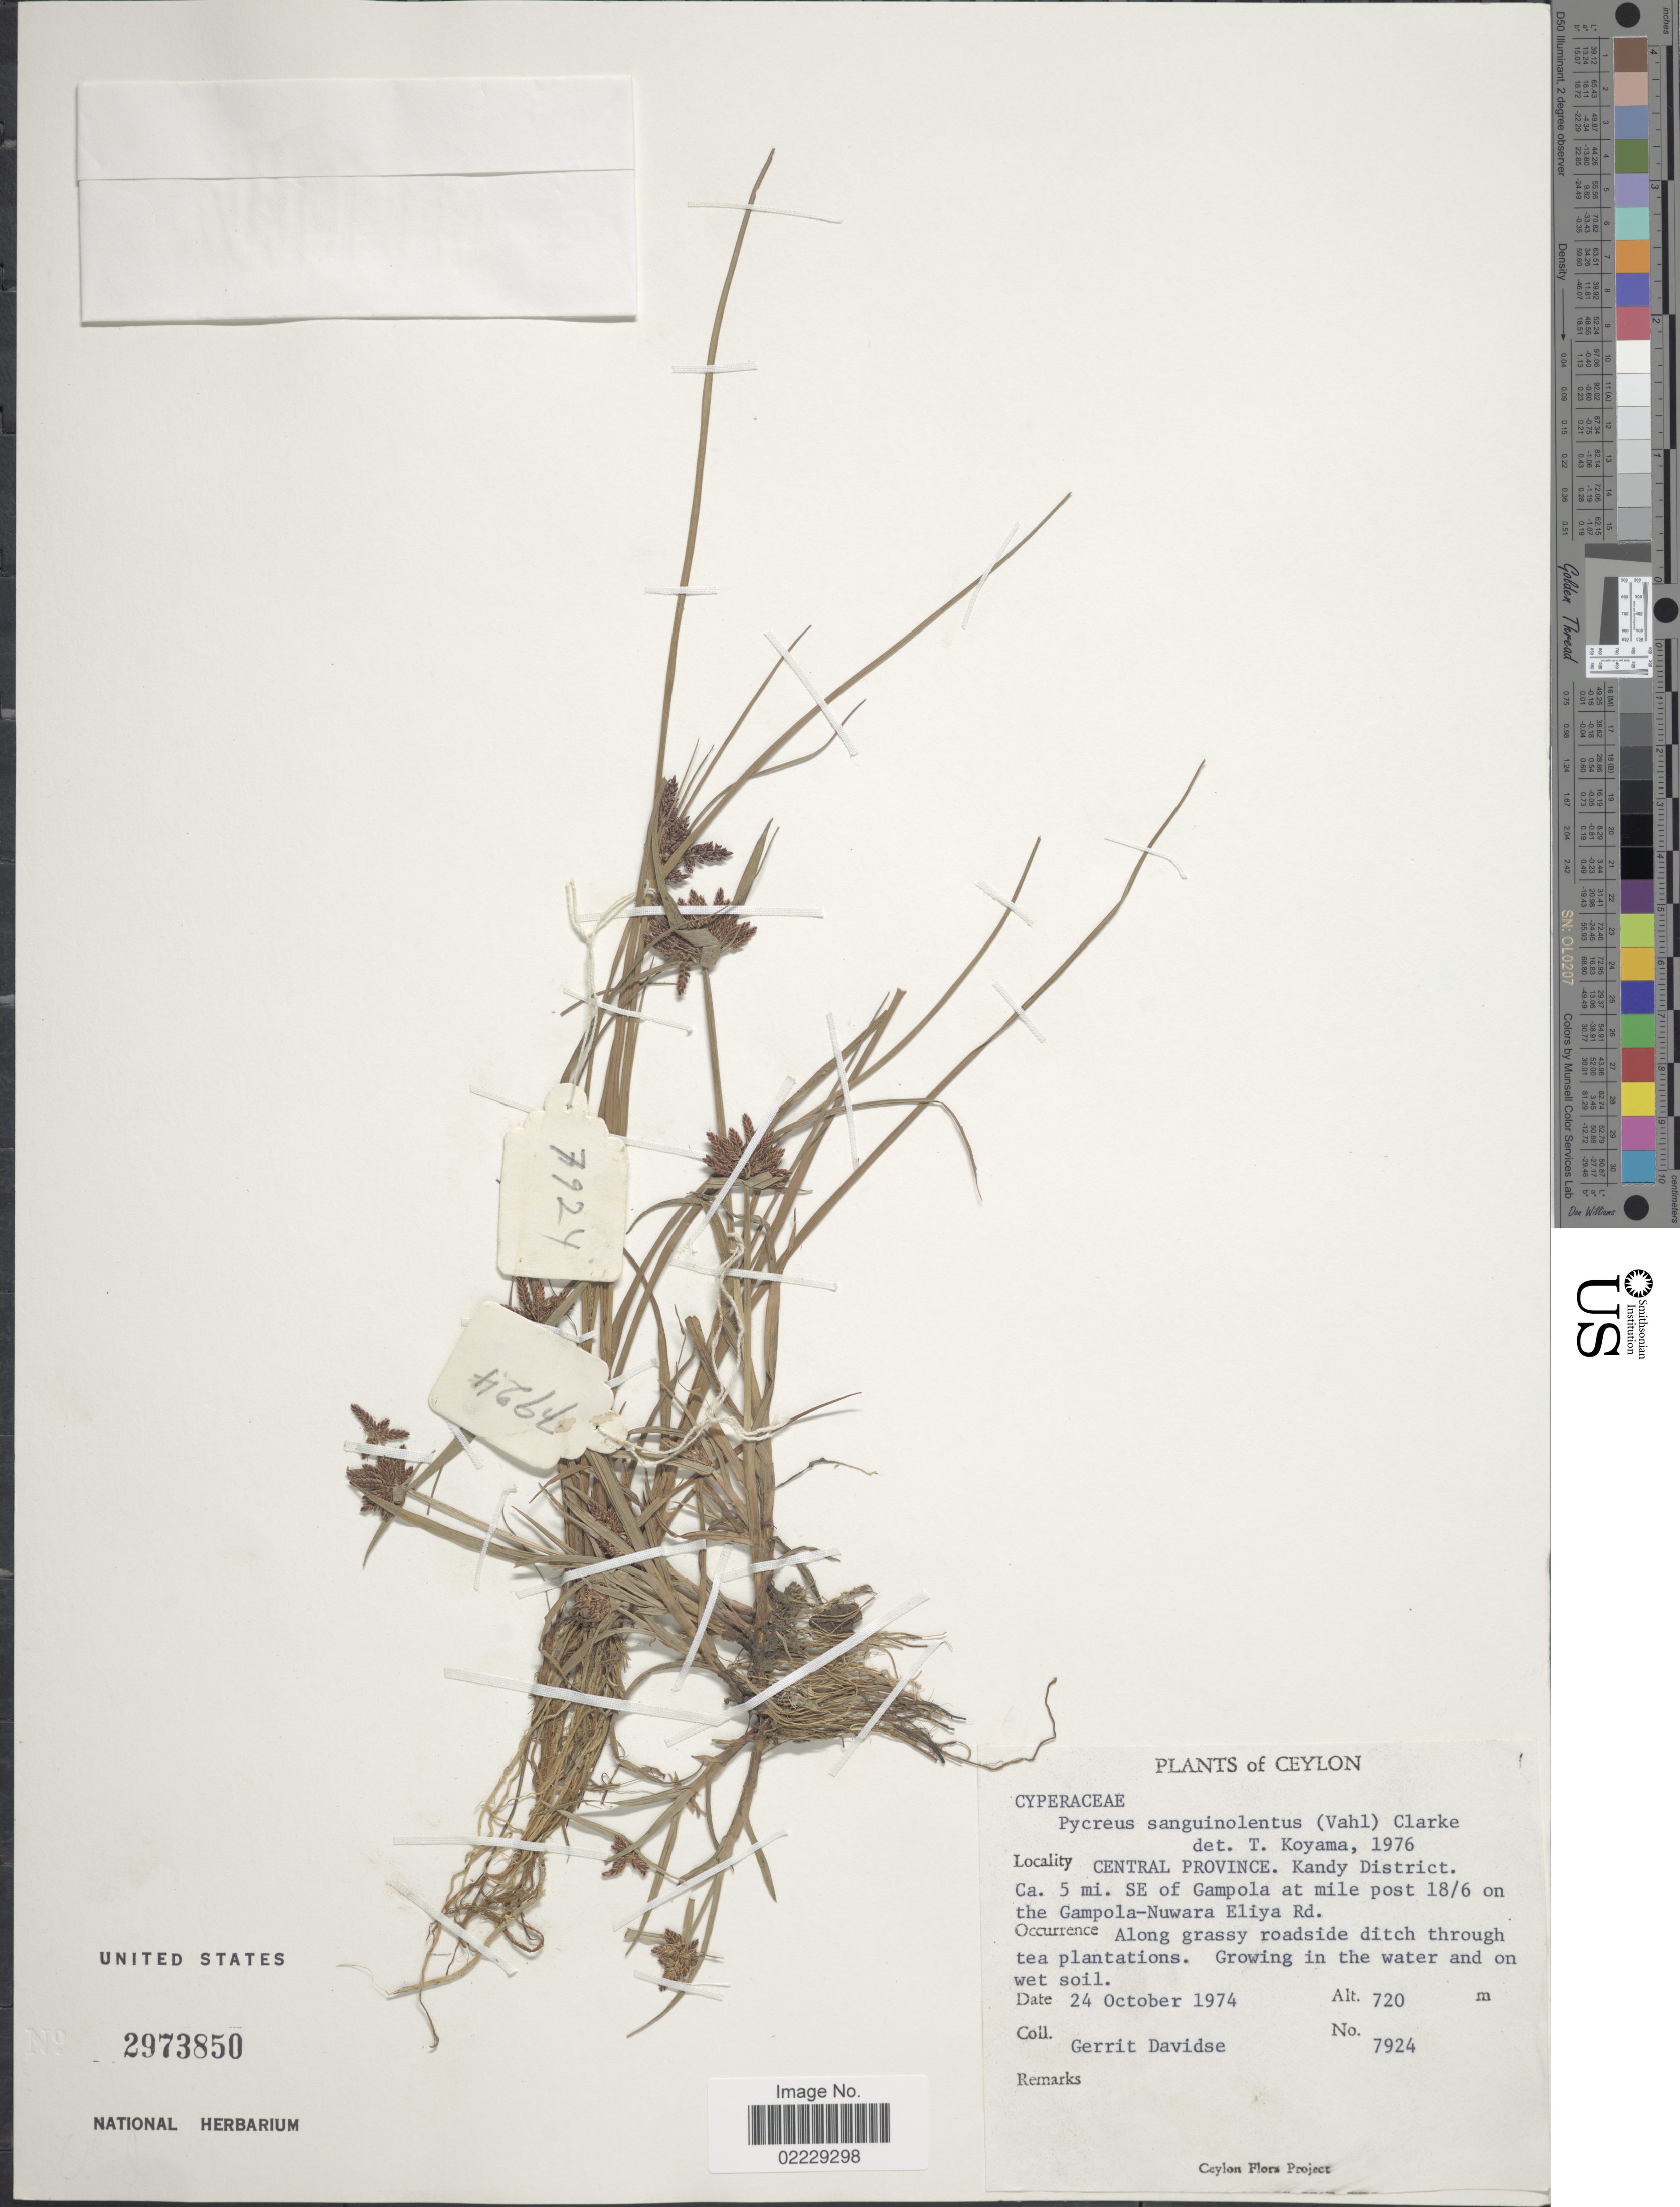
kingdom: Plantae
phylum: Tracheophyta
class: Liliopsida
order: Poales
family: Cyperaceae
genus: Cyperus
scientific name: Cyperus sanguinolentus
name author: Vahl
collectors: G. Davidse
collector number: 7924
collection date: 1974-10-24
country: Sri Lanka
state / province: Central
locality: Kandy District. Ca. 5 mi. SE of Gampola at mile post 18/6 on the Gampola-Nuwara Eliya Rd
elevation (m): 720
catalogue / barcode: US 2973850